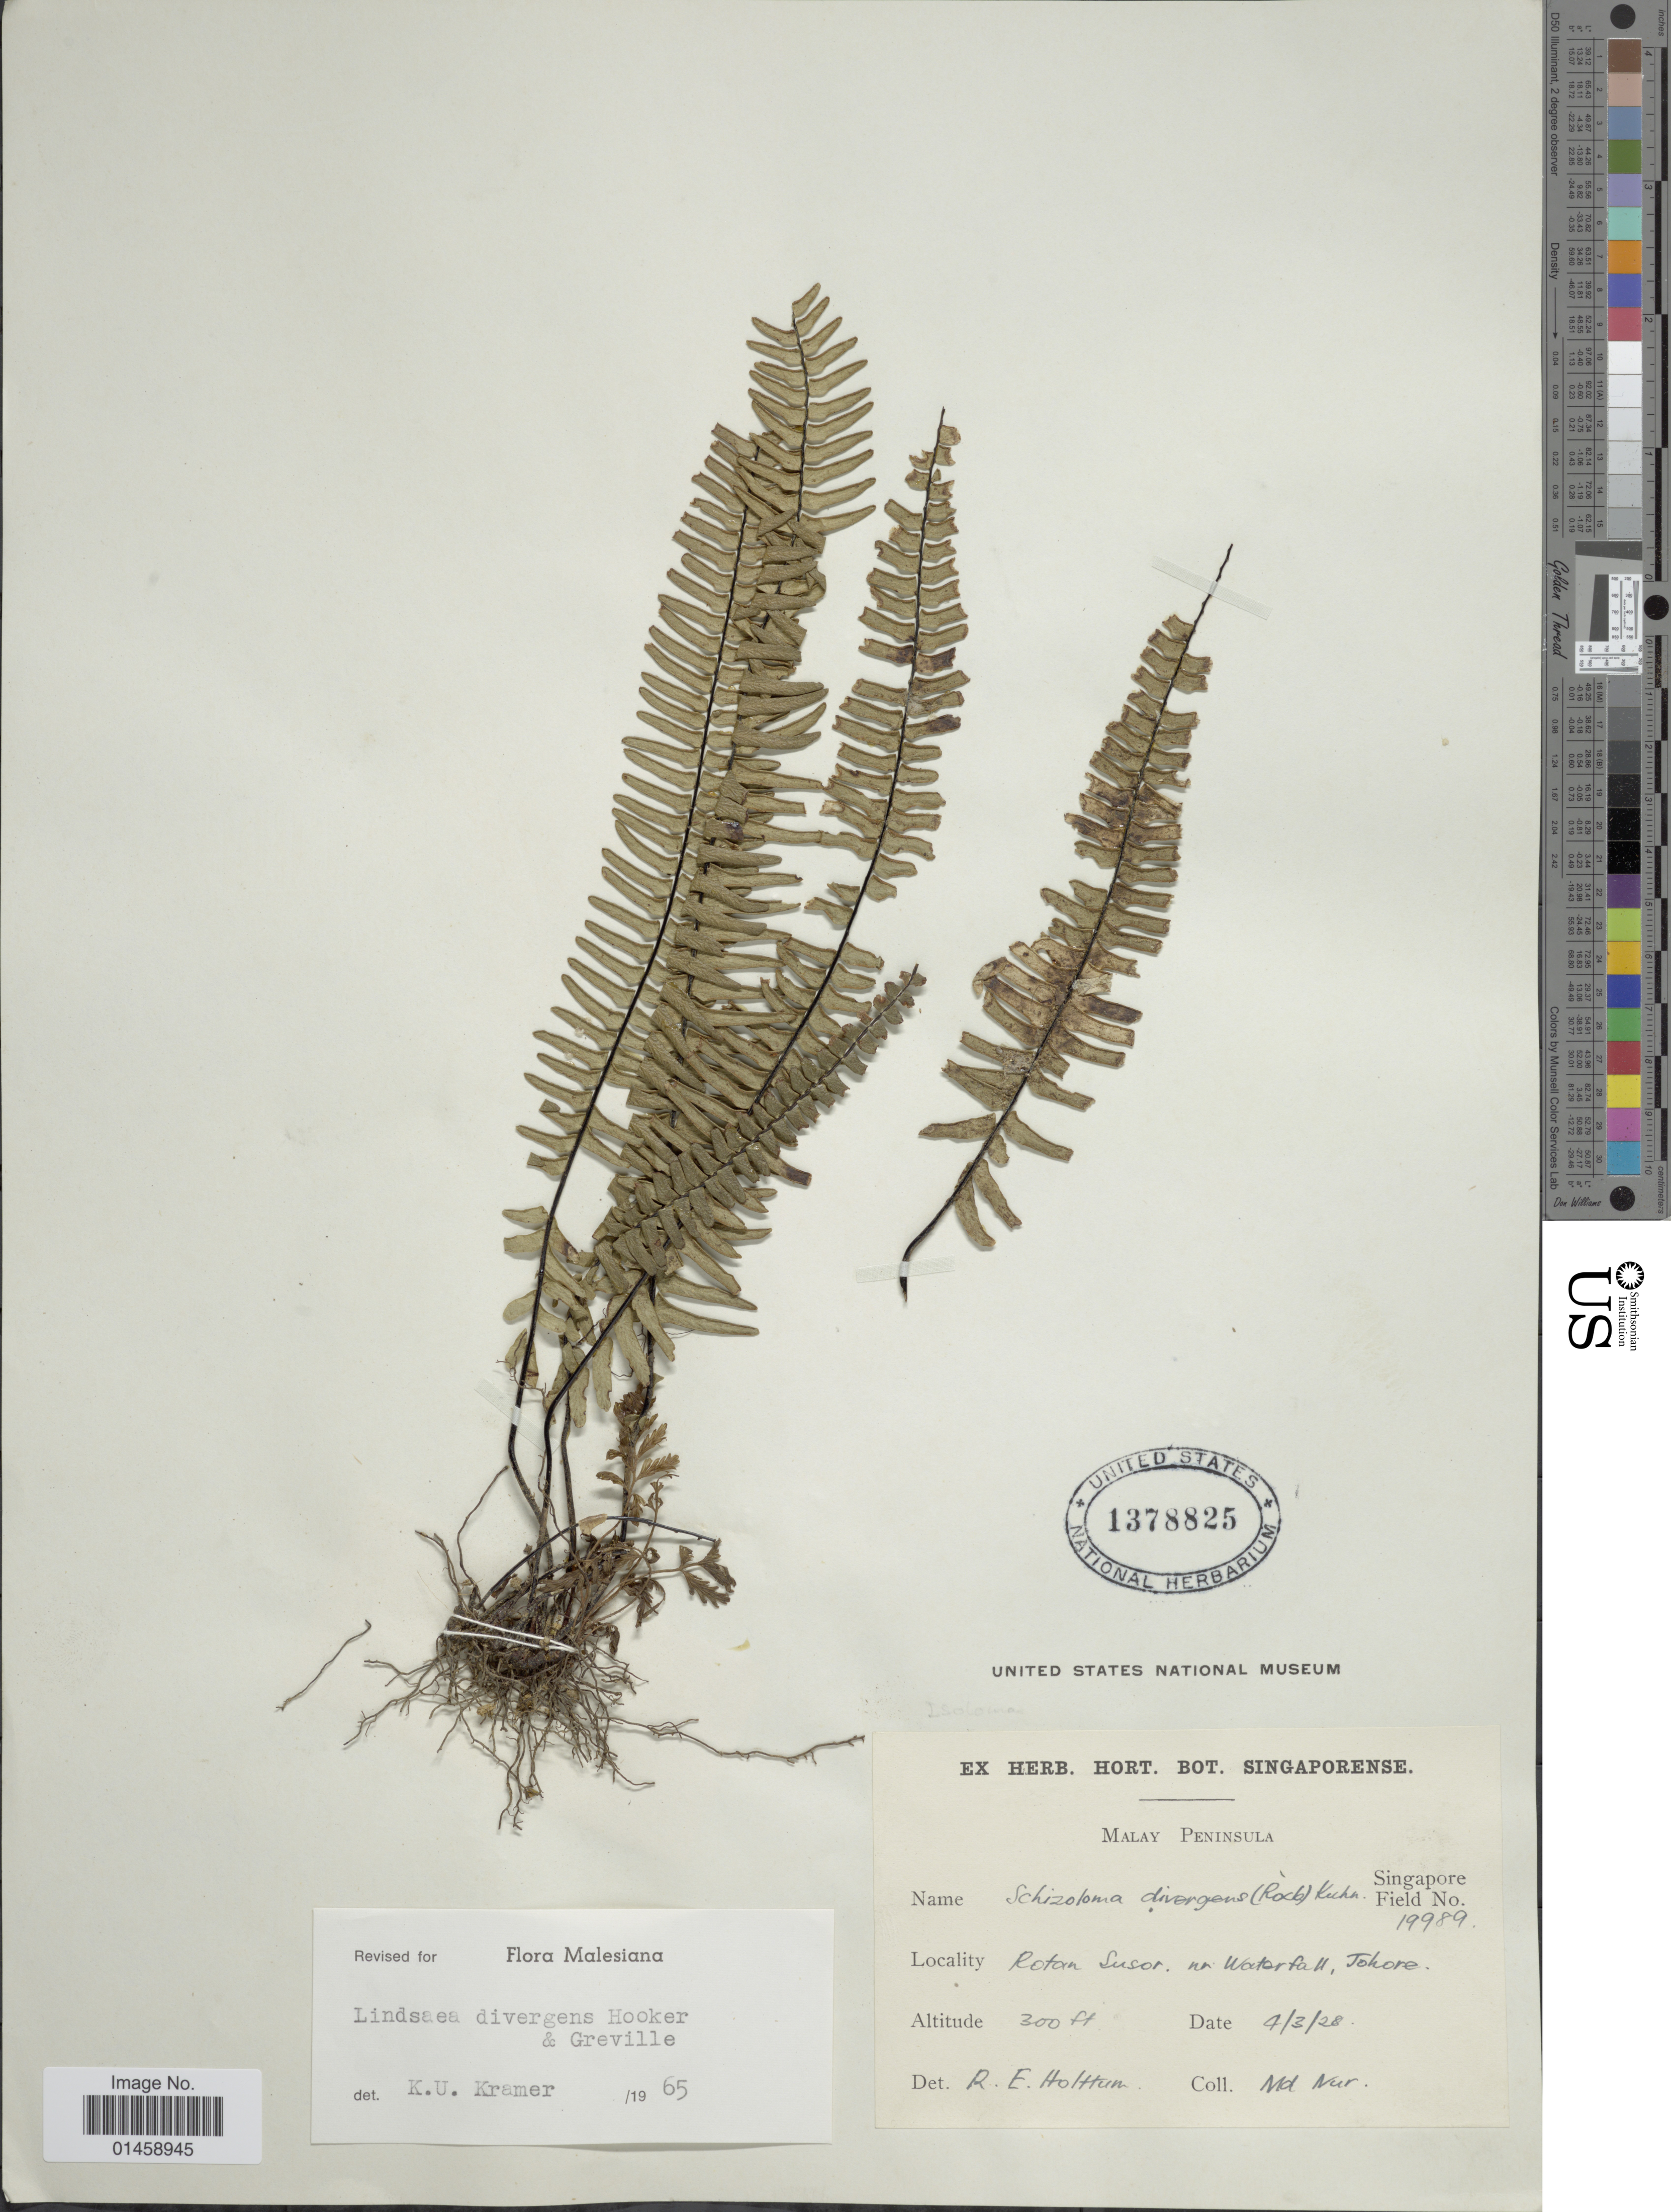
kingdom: Plantae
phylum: Tracheophyta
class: Polypodiopsida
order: Polypodiales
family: Lindsaeaceae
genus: Lindsaea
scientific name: Lindsaea divergens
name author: Wall. ex Hook. & Grev.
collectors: M. Nur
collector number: Singapore Field 19989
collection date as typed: Transcribed d/m/y: 4/3/28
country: Malaysia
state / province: Johor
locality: Malay Peninsula, Rotan Susor, nr. Waterfall. [interpreted]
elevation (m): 91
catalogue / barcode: US 1378825